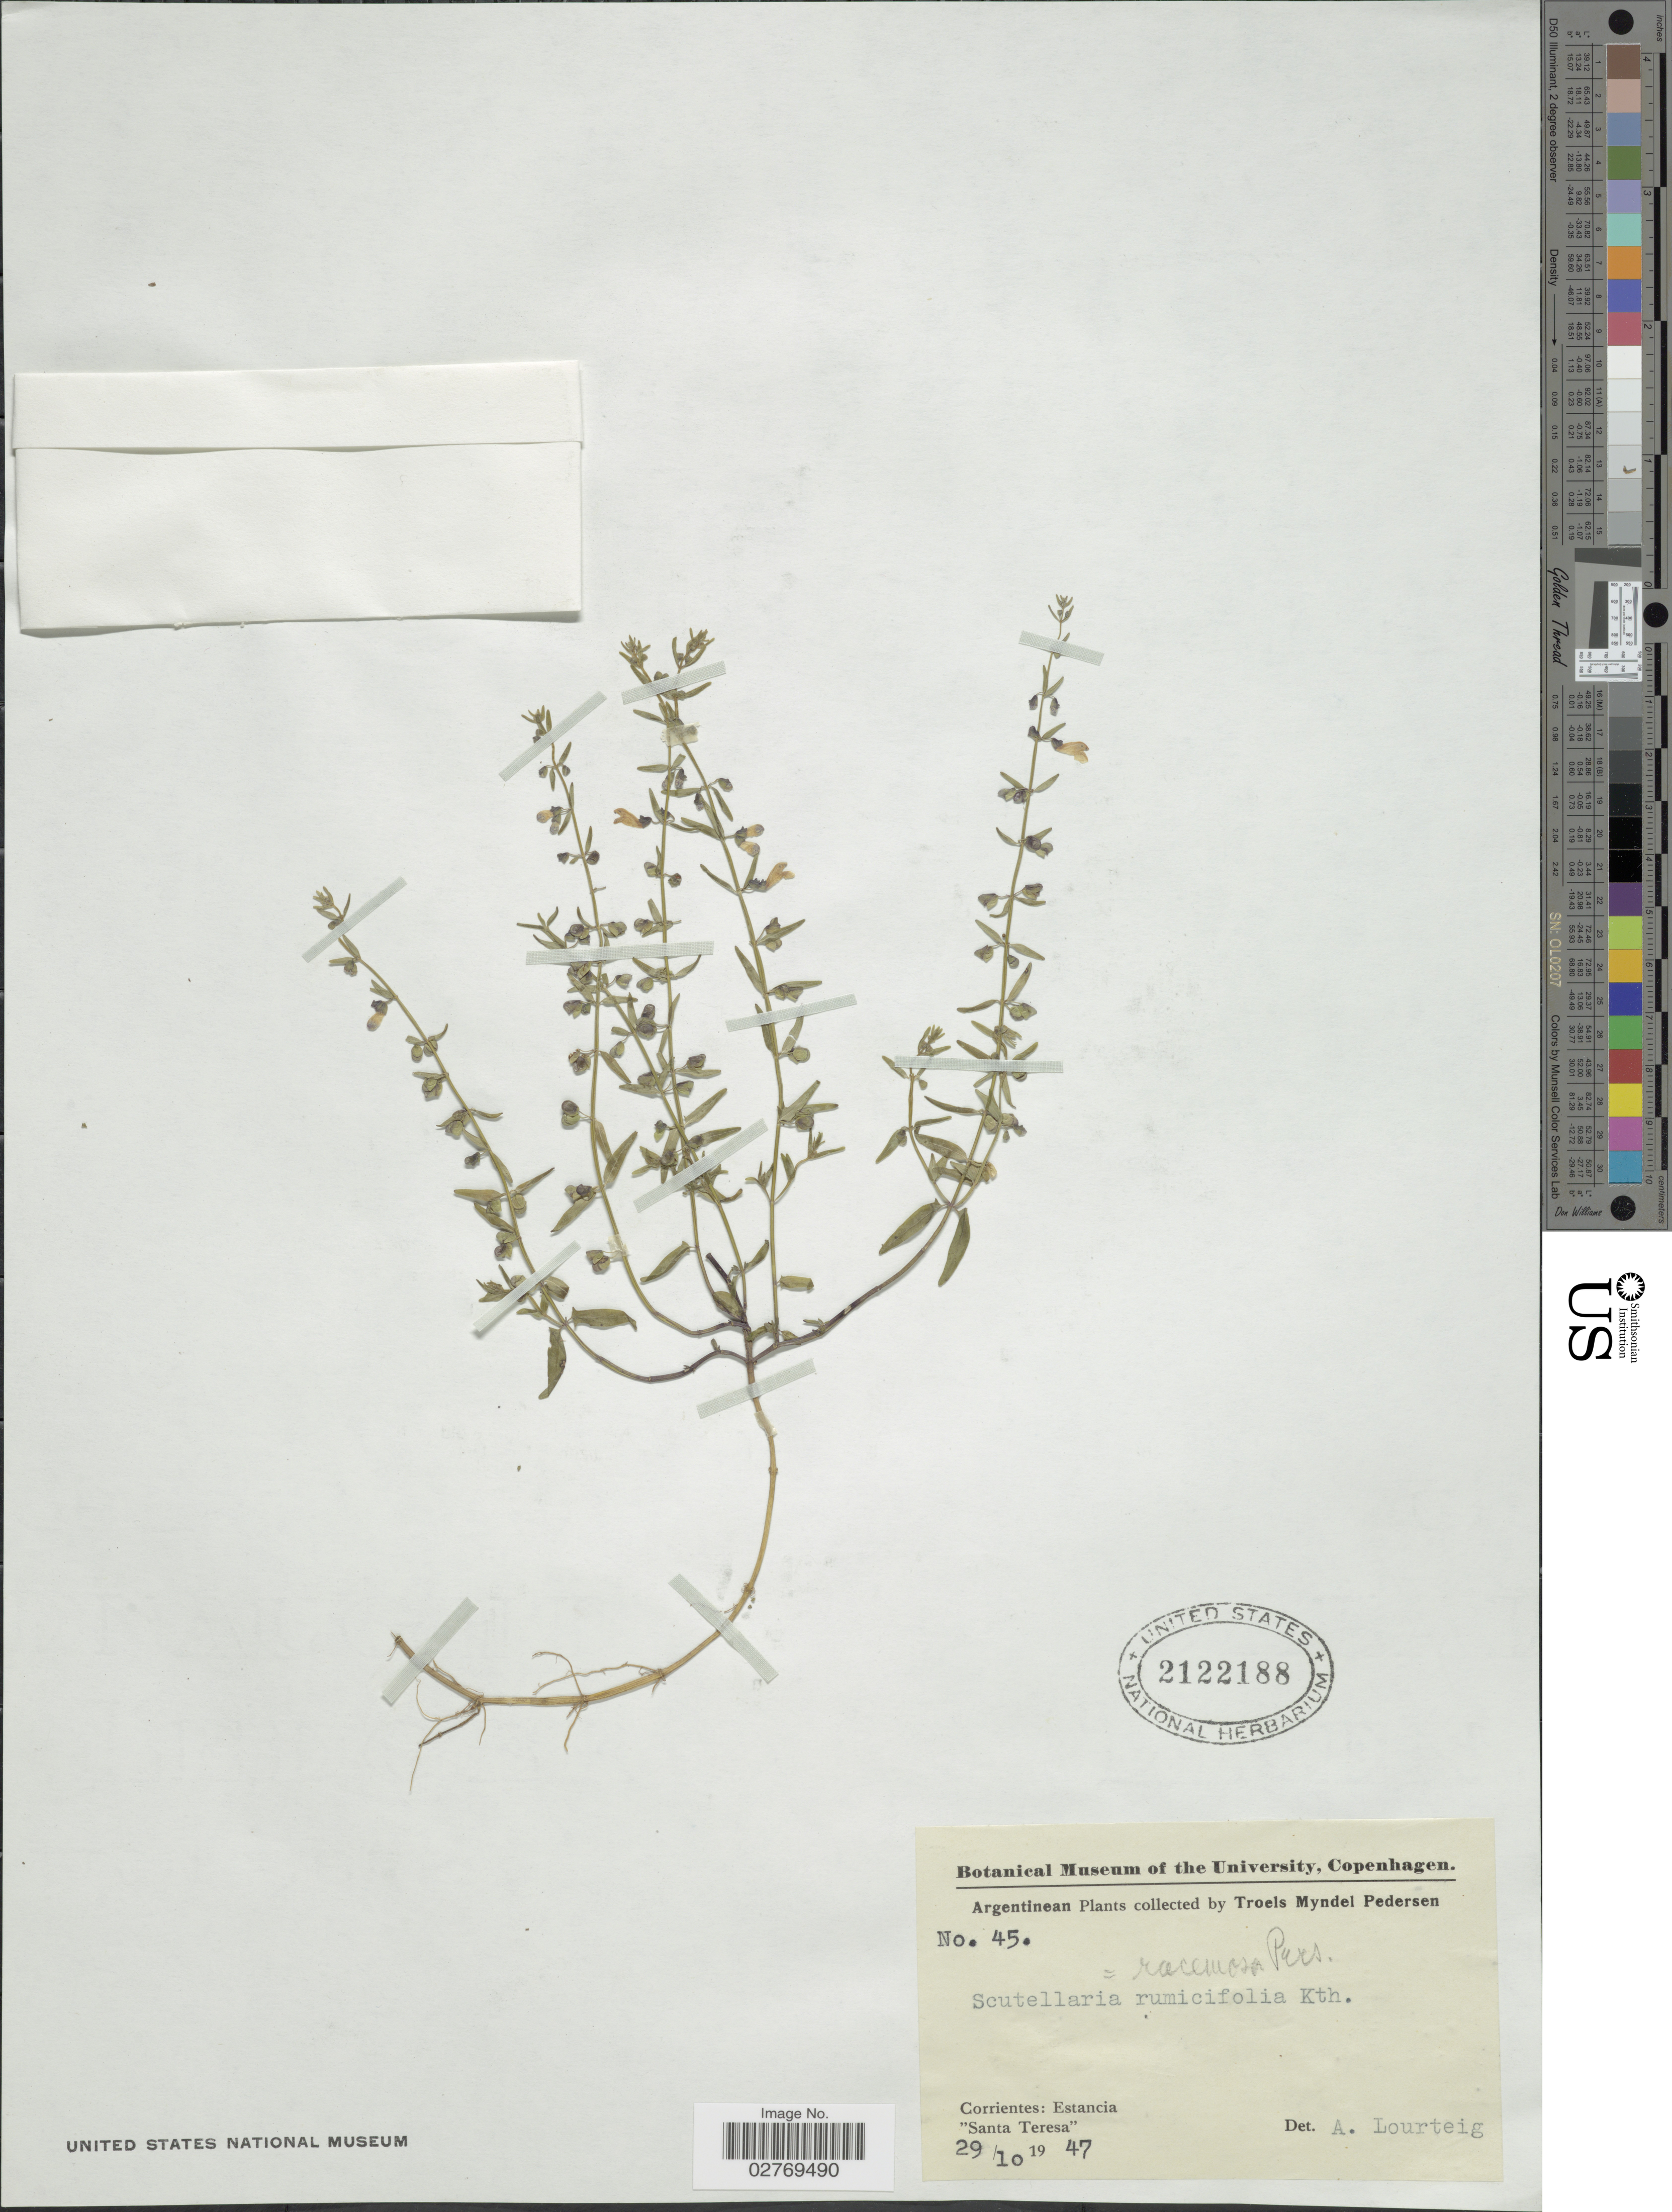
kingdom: Plantae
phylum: Tracheophyta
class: Magnoliopsida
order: Lamiales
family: Lamiaceae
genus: Scutellaria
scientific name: Scutellaria racemosa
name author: Pers.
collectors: T. Pederson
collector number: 45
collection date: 1947-10-29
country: Argentina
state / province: Corrientes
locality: Estancia. "Santa Teresa".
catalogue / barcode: US 2122188